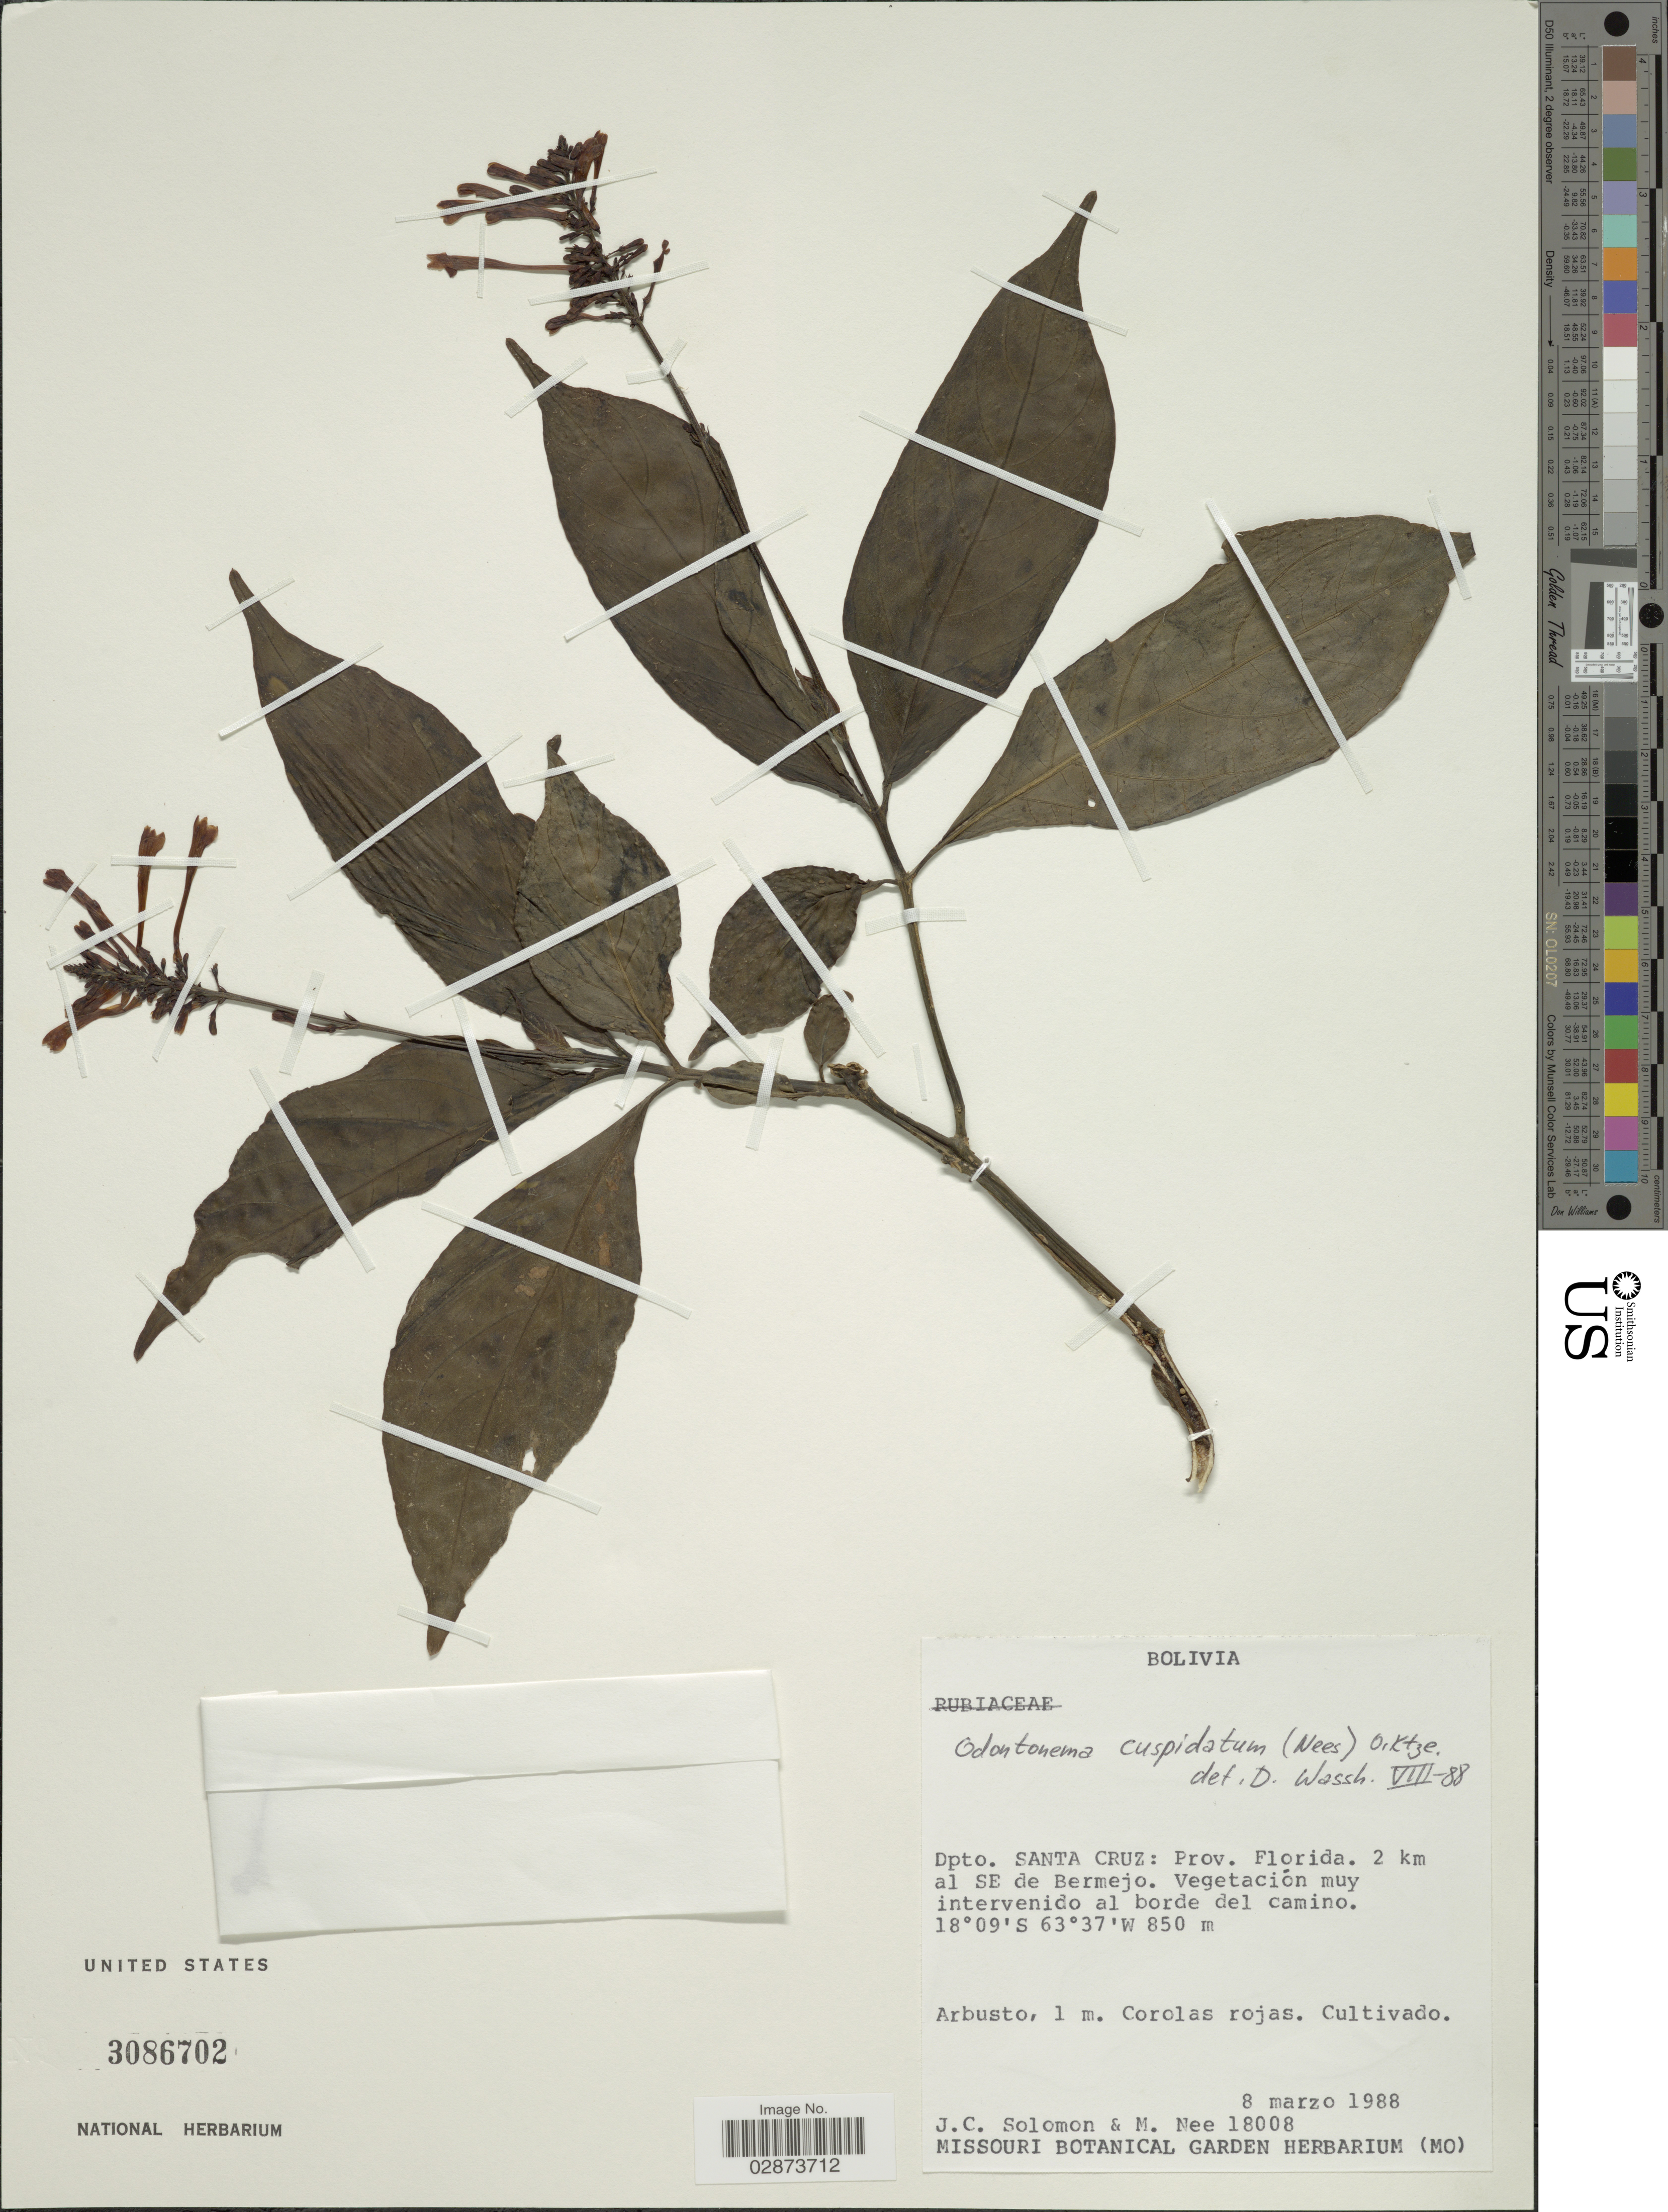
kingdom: Plantae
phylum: Tracheophyta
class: Magnoliopsida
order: Lamiales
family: Acanthaceae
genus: Odontonema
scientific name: Odontonema cuspidatum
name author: (Nees) Kuntze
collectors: J. C. Solomon & M. Nee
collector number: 18008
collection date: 1988-03-08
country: Bolivia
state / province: Santa Cruz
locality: Dpto. Santa Cruz: Prov. Florida. 2 km al SE de Bermejo.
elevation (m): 850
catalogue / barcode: US 3086702